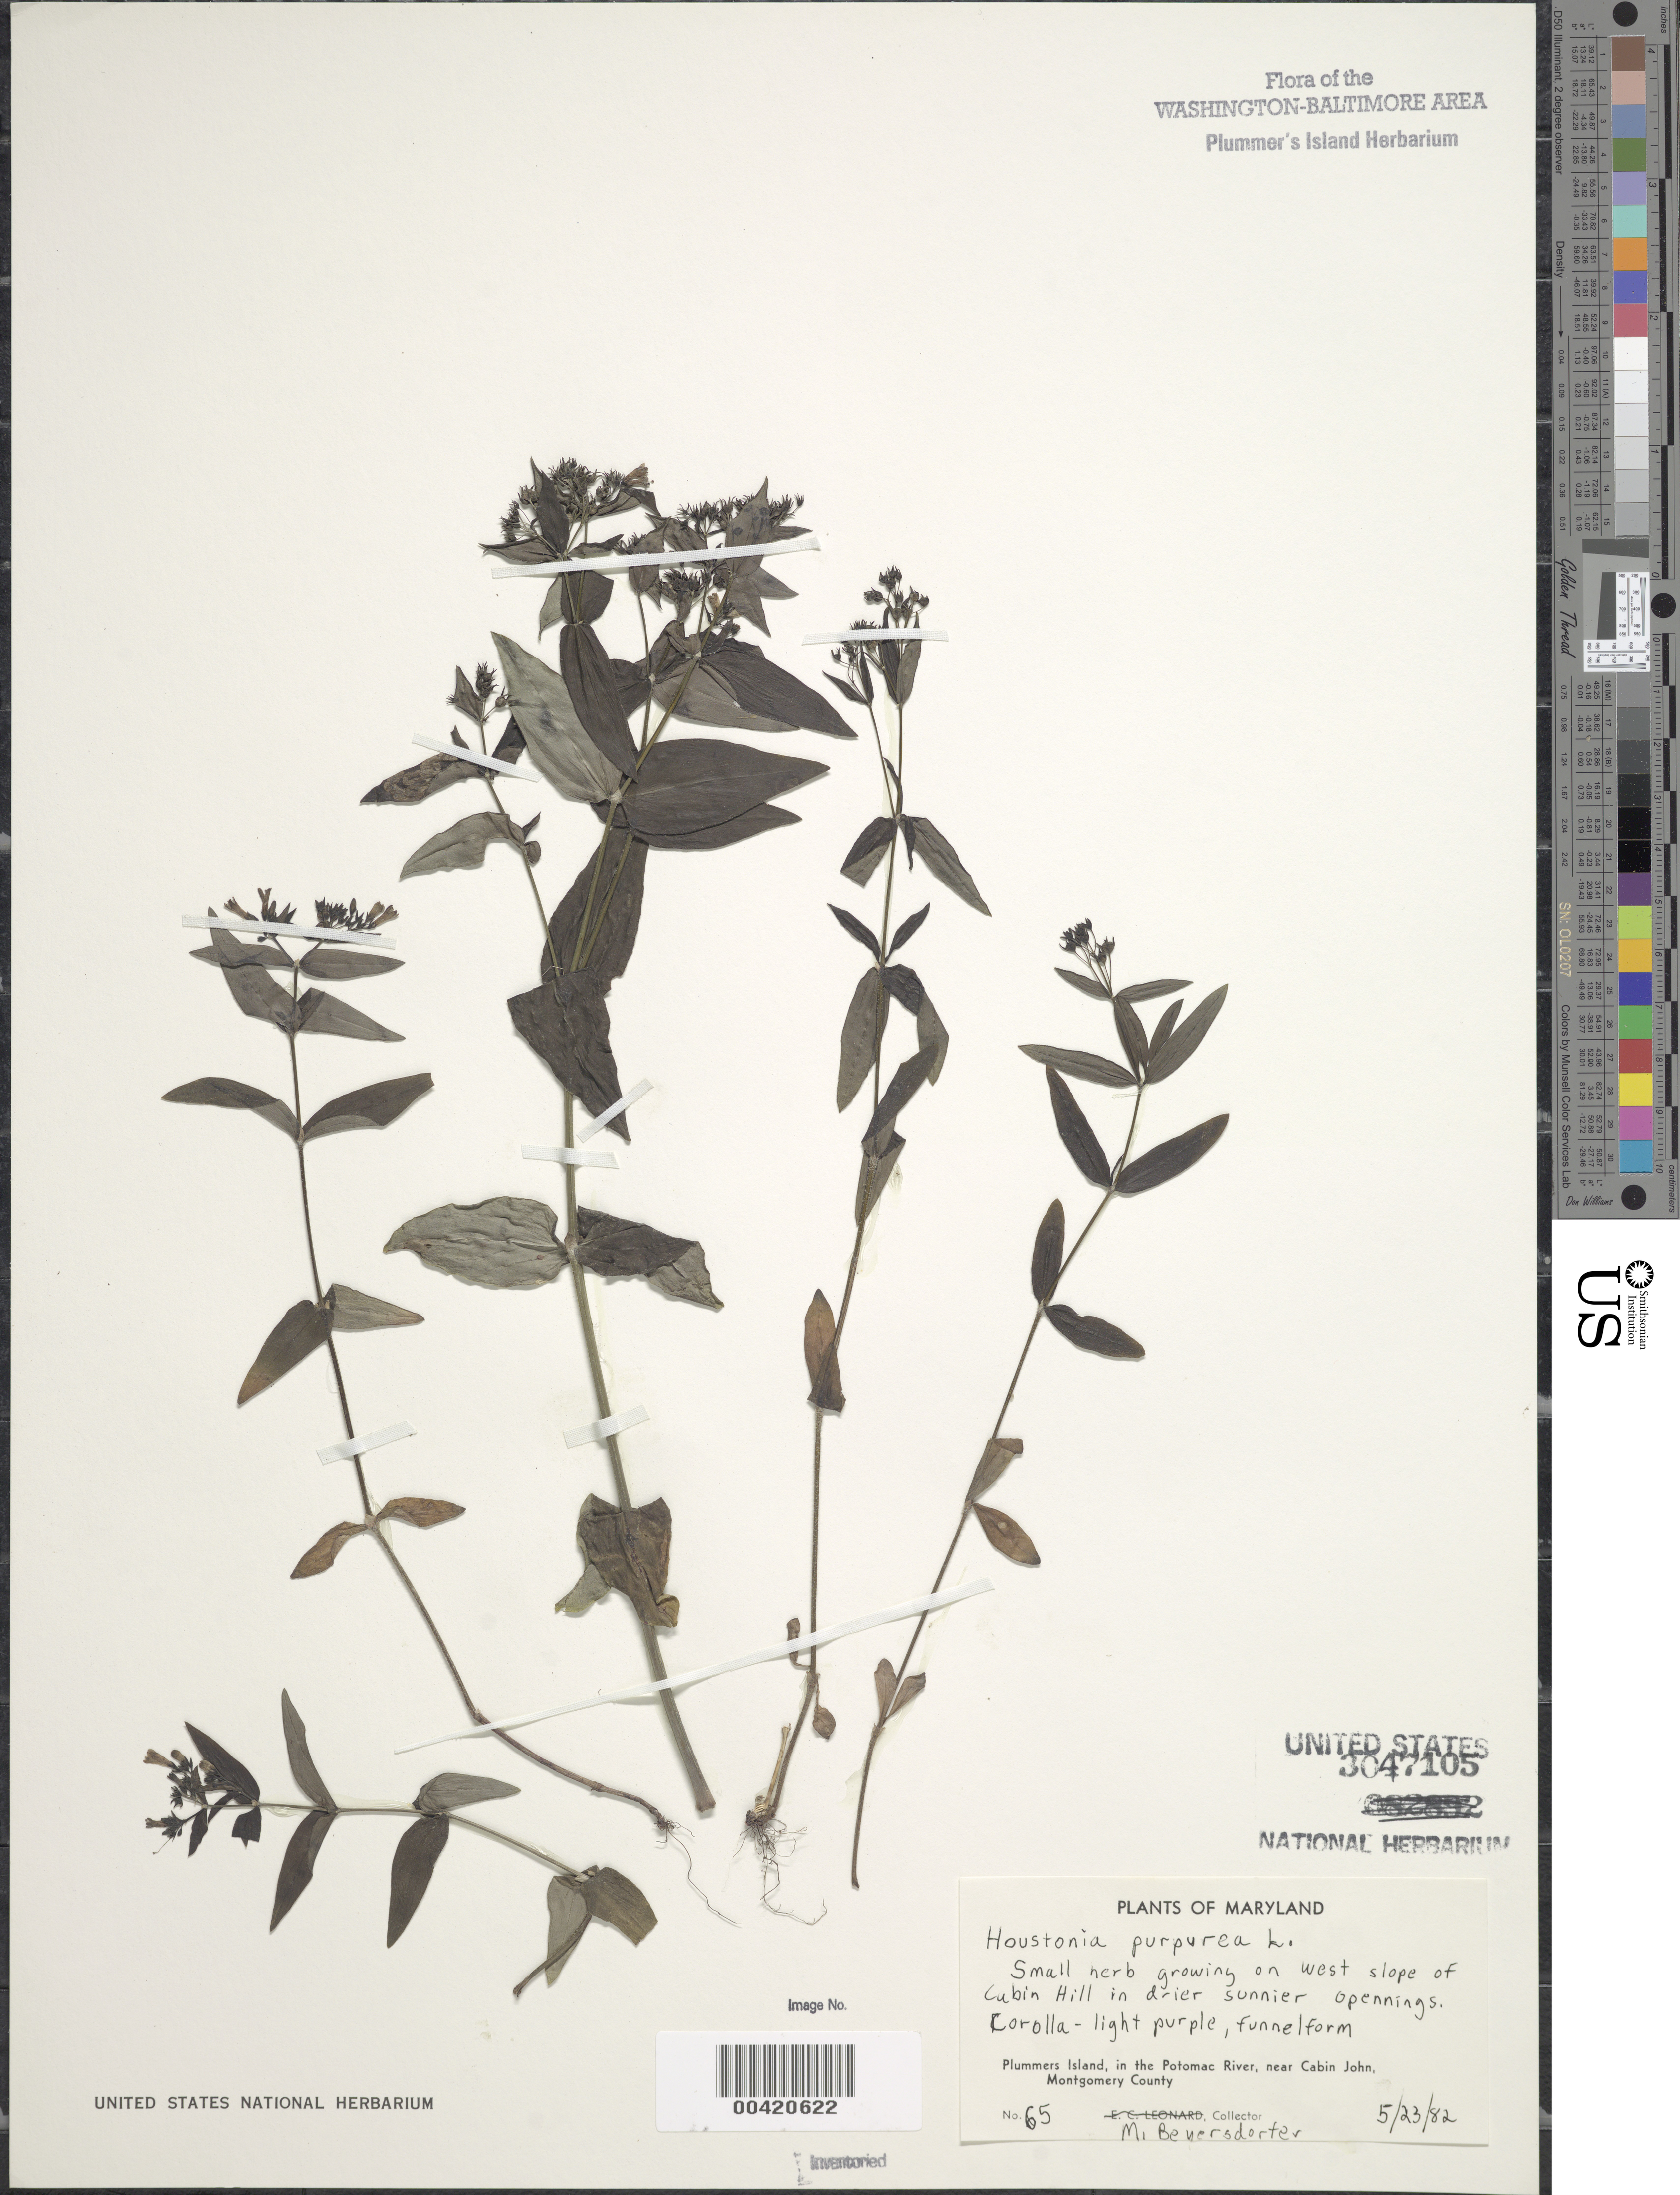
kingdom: Plantae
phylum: Tracheophyta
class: Magnoliopsida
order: Gentianales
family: Rubiaceae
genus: Houstonia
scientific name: Houstonia purpurea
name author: L.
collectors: M. Beyersdorfer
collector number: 65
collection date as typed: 23 May 1982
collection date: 1982-05-23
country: United States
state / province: Maryland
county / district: Montgomery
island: Plummers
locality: Plummer's Island; west slope of Cabin Hill C. & O. Canal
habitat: Dry, sunny openings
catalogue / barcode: US 3047105